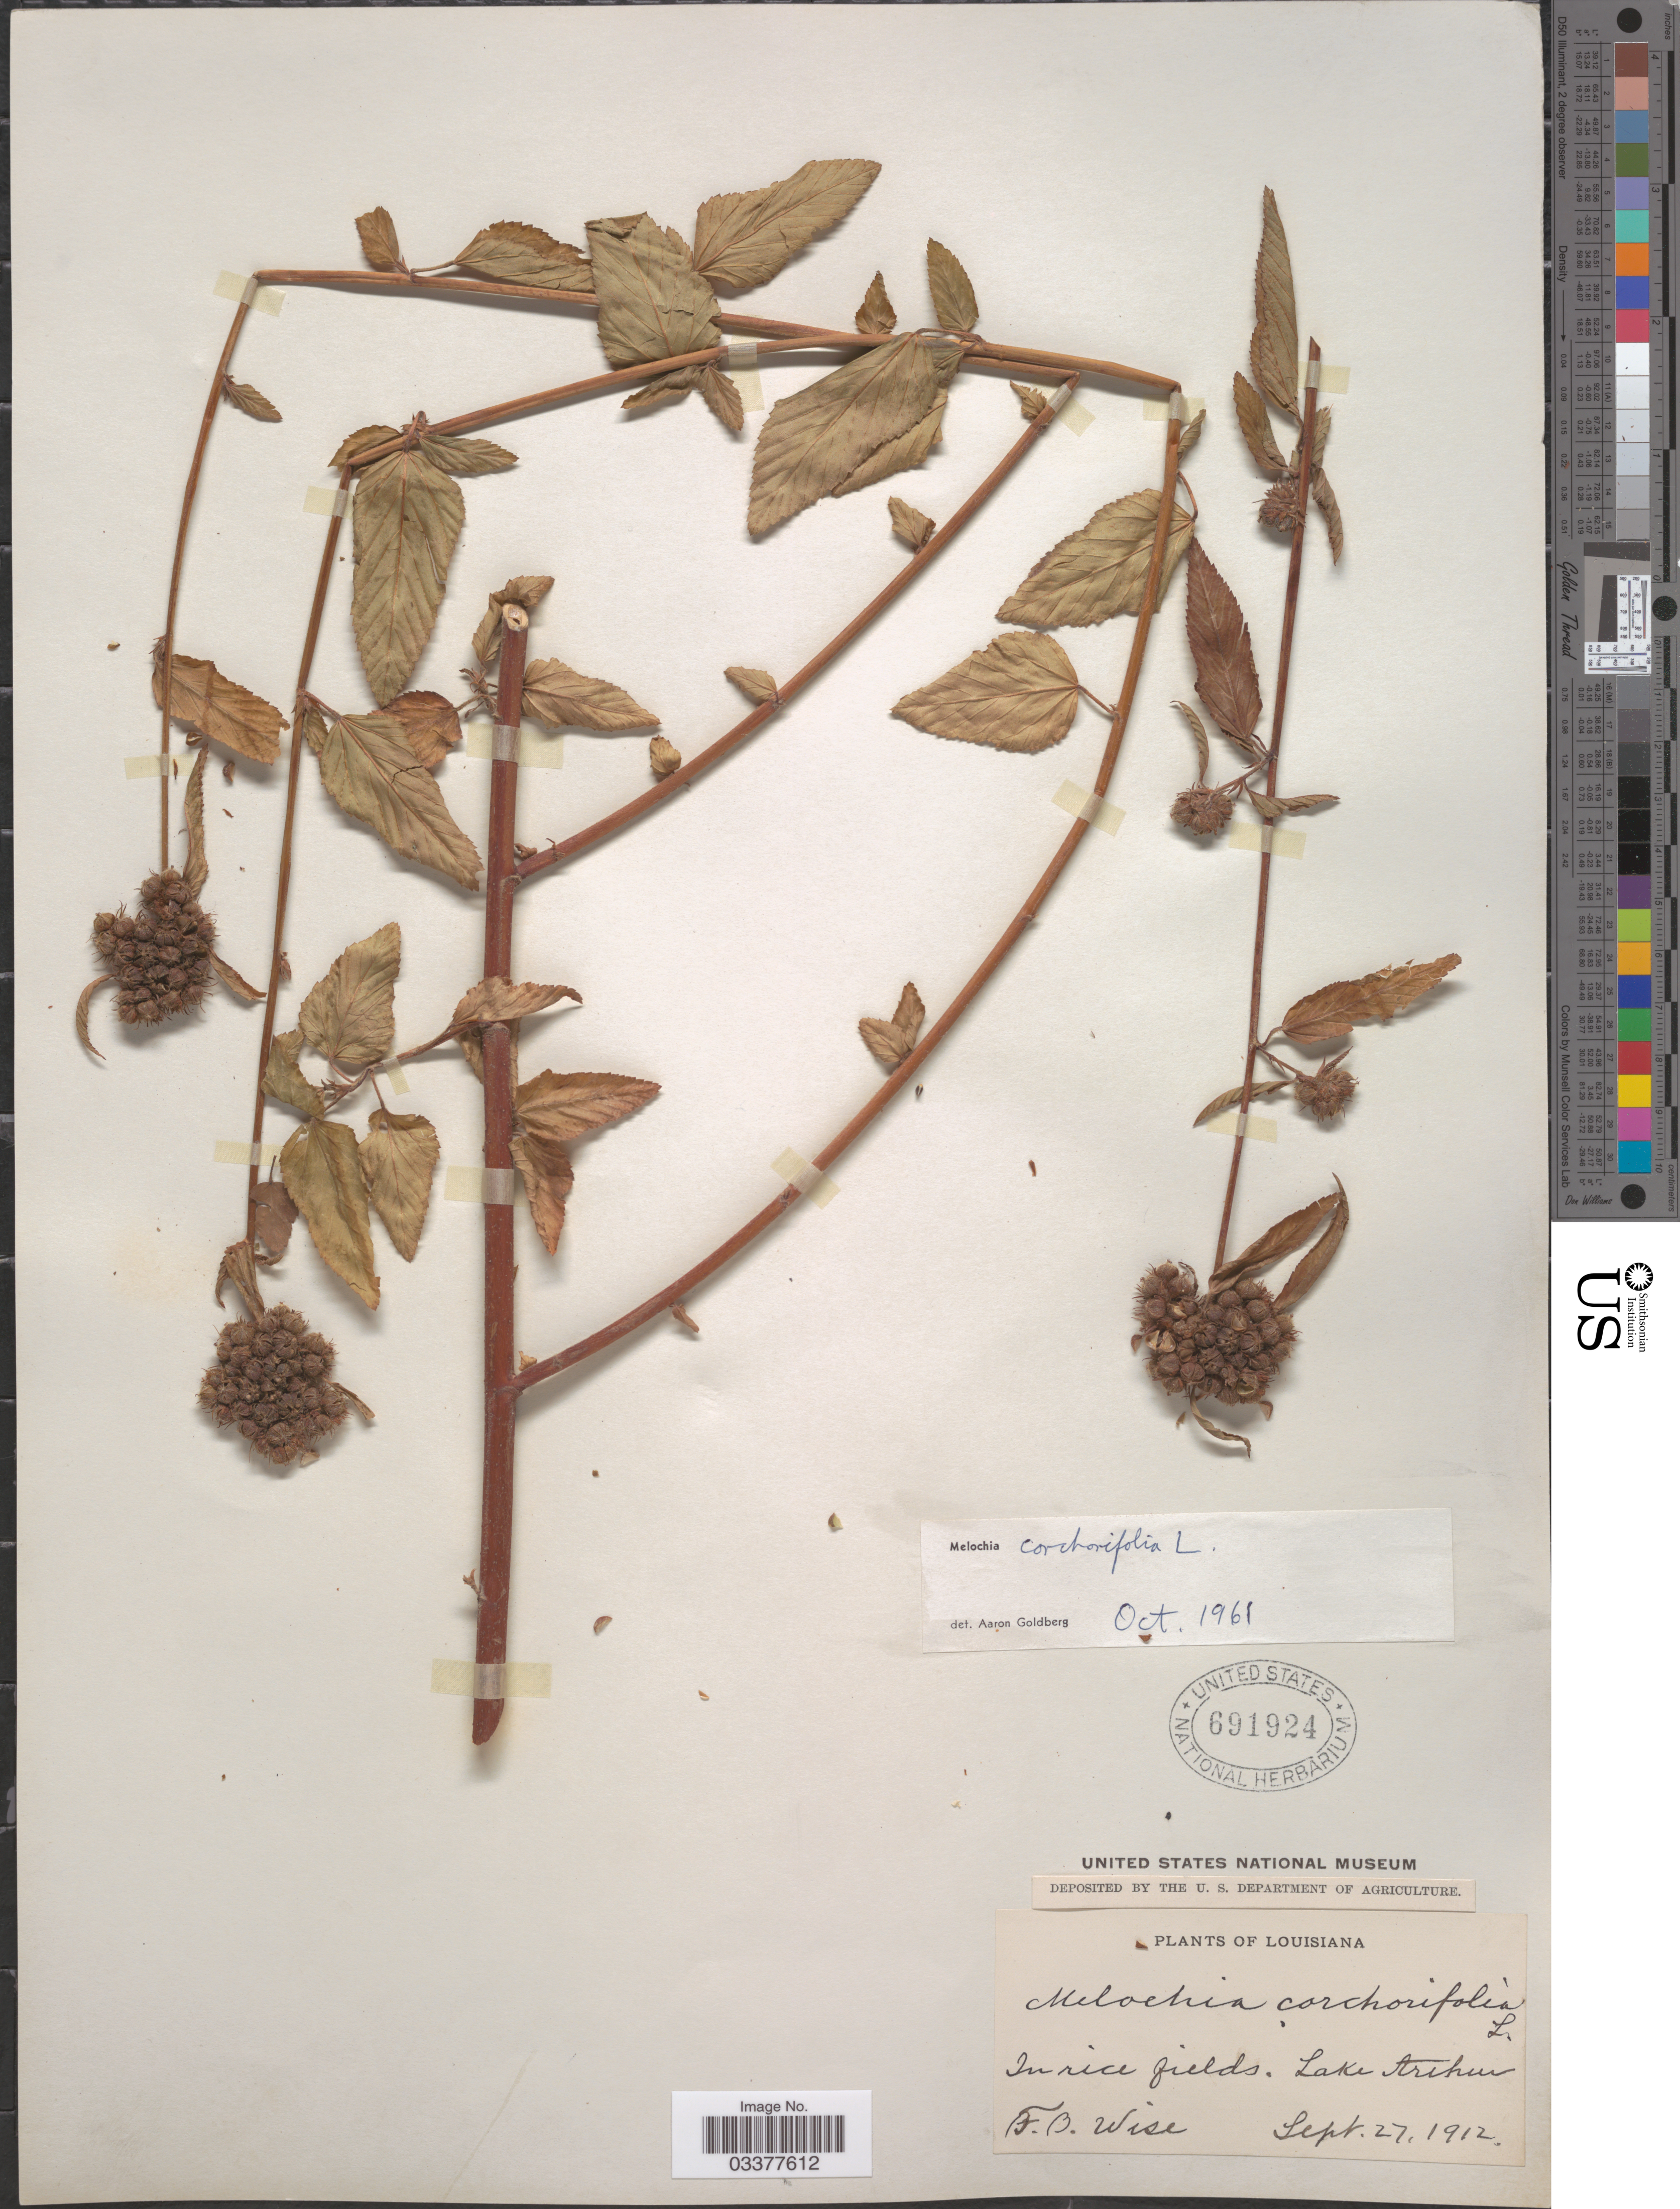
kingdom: Plantae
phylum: Tracheophyta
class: Magnoliopsida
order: Malvales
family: Malvaceae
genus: Melochia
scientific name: Melochia corchorifolia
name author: L.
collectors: F. Wise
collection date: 1912-09-27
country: United States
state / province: Louisiana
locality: Lake Arthur.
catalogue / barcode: US 691924